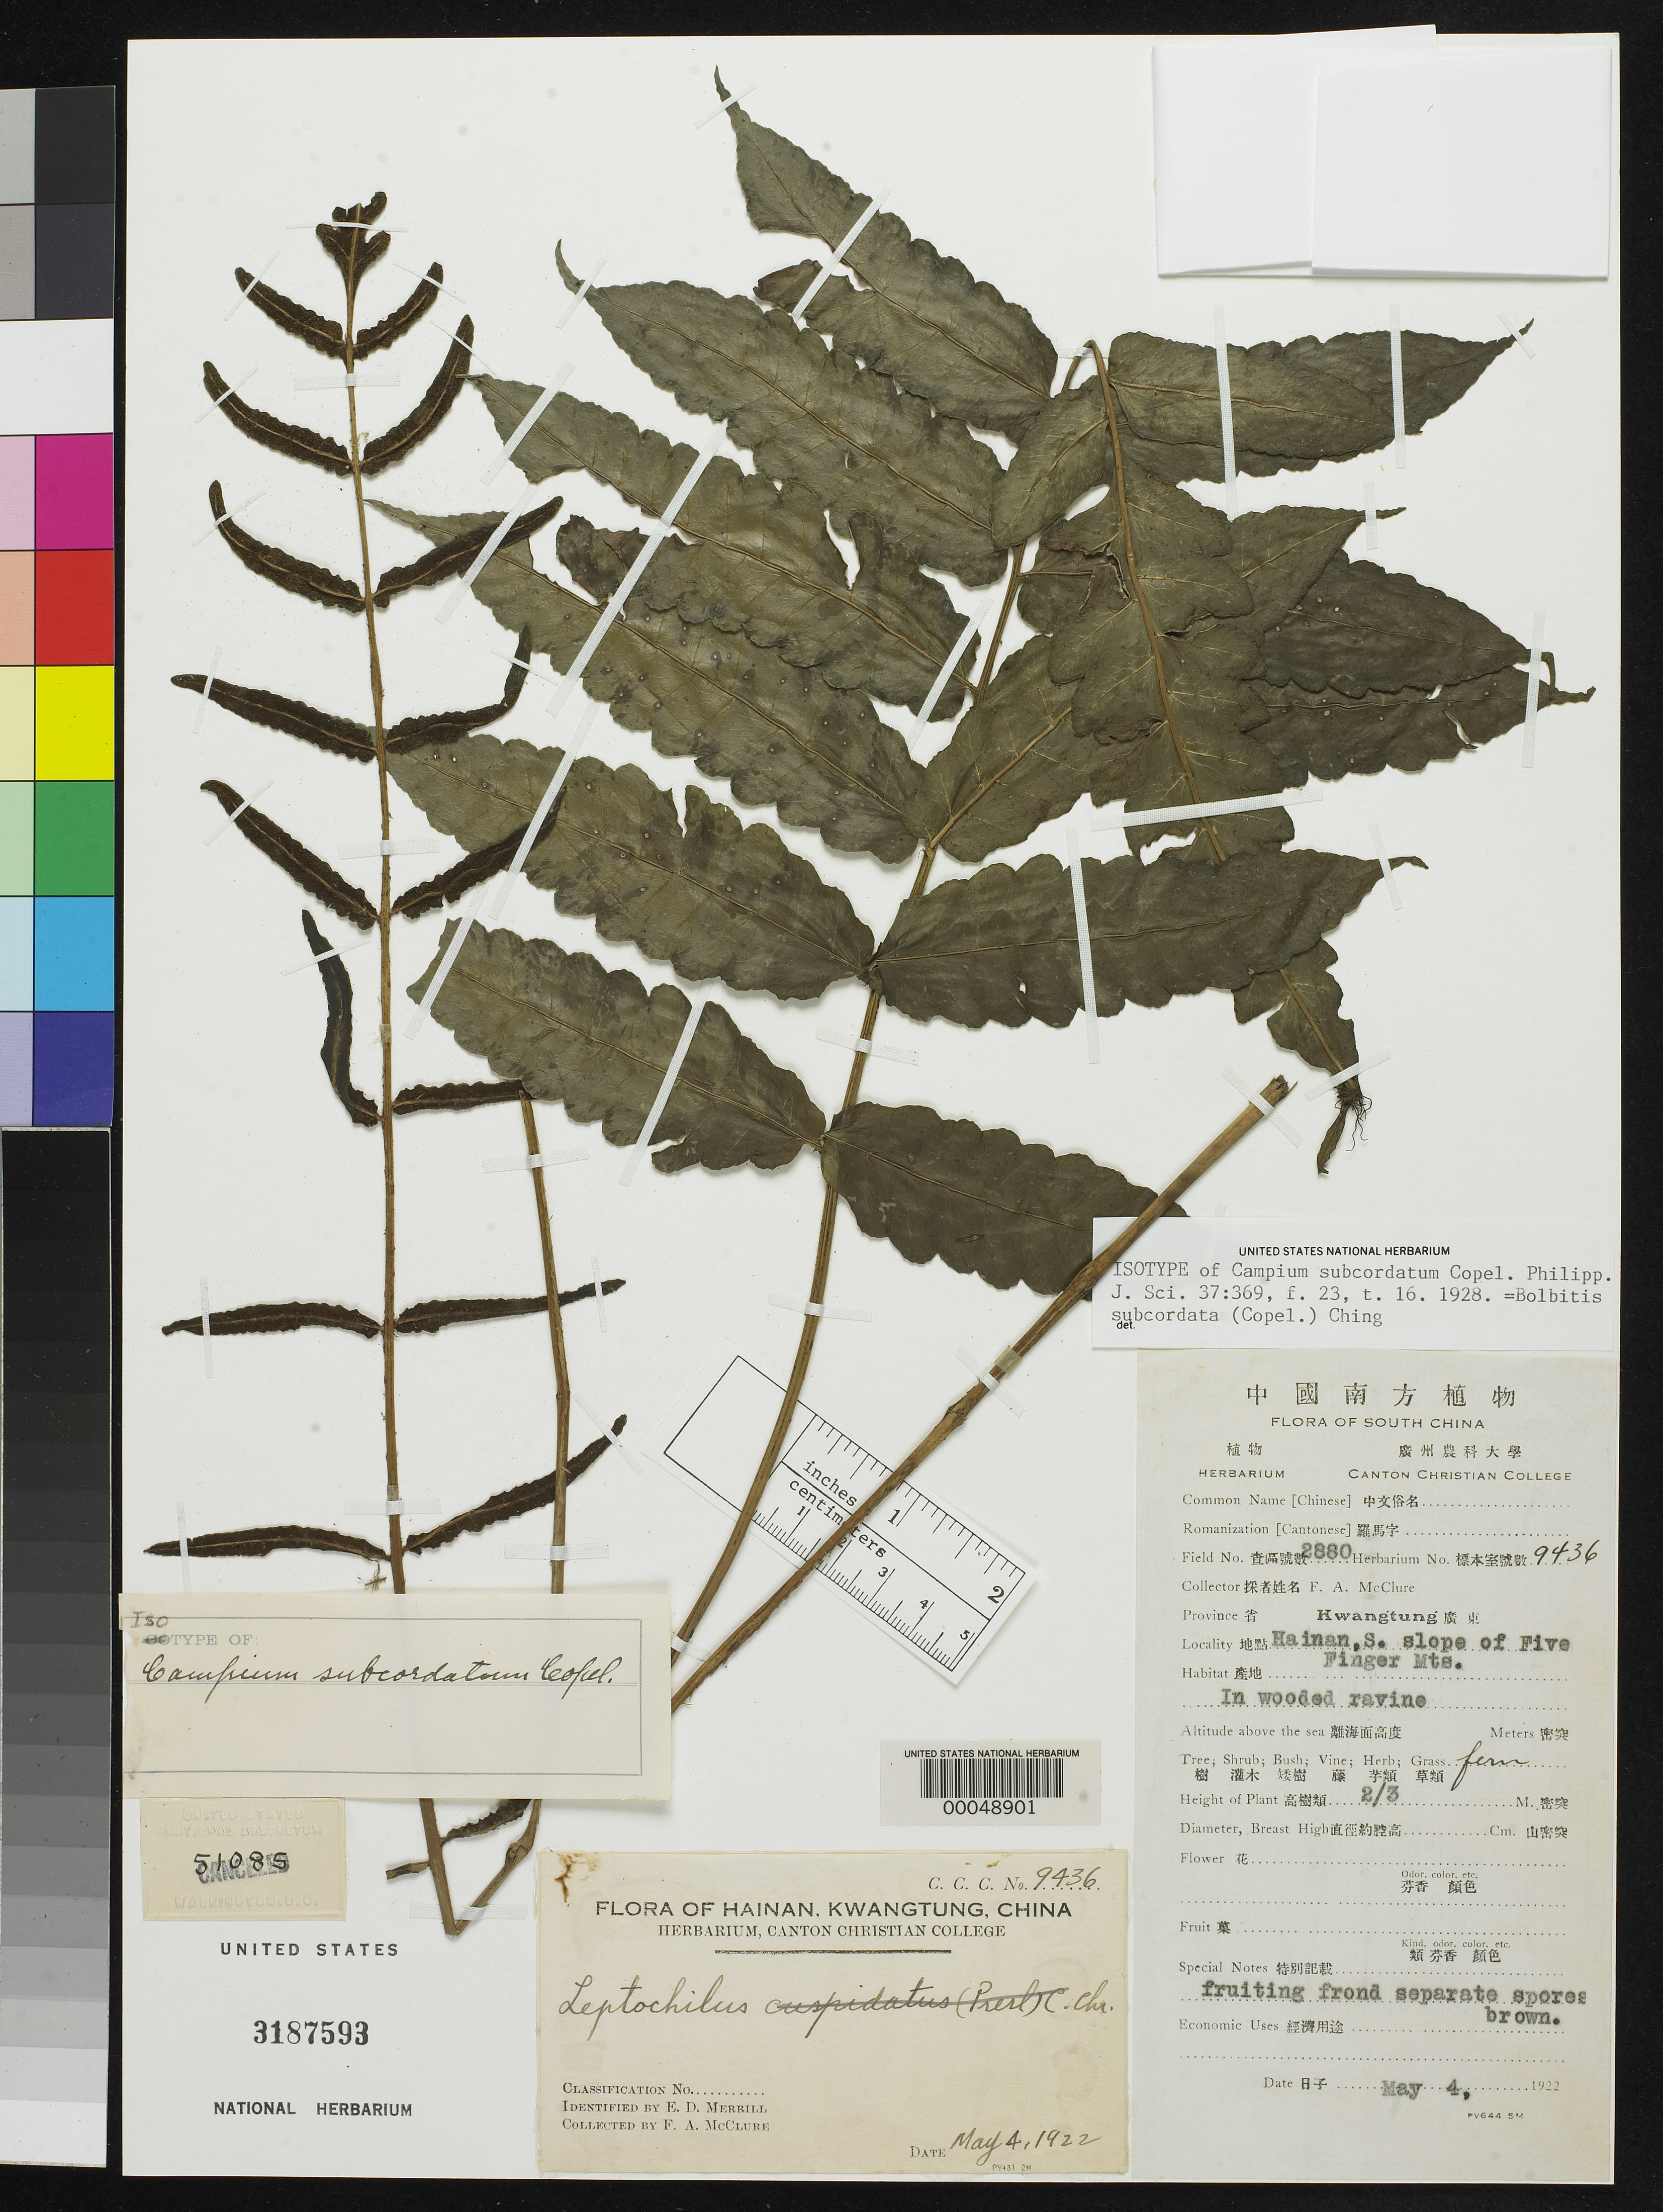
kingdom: Plantae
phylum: Tracheophyta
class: Polypodiopsida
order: Polypodiales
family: Dryopteridaceae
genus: Campium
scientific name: Campium subcordatum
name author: Copel.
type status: Isotype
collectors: F. A. McClure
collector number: C.C.C. 9436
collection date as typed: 04 May 1922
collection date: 1922-05-04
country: China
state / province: Hainan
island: Hainan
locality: S slope of Five Finger Mountains.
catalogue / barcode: US 3187593